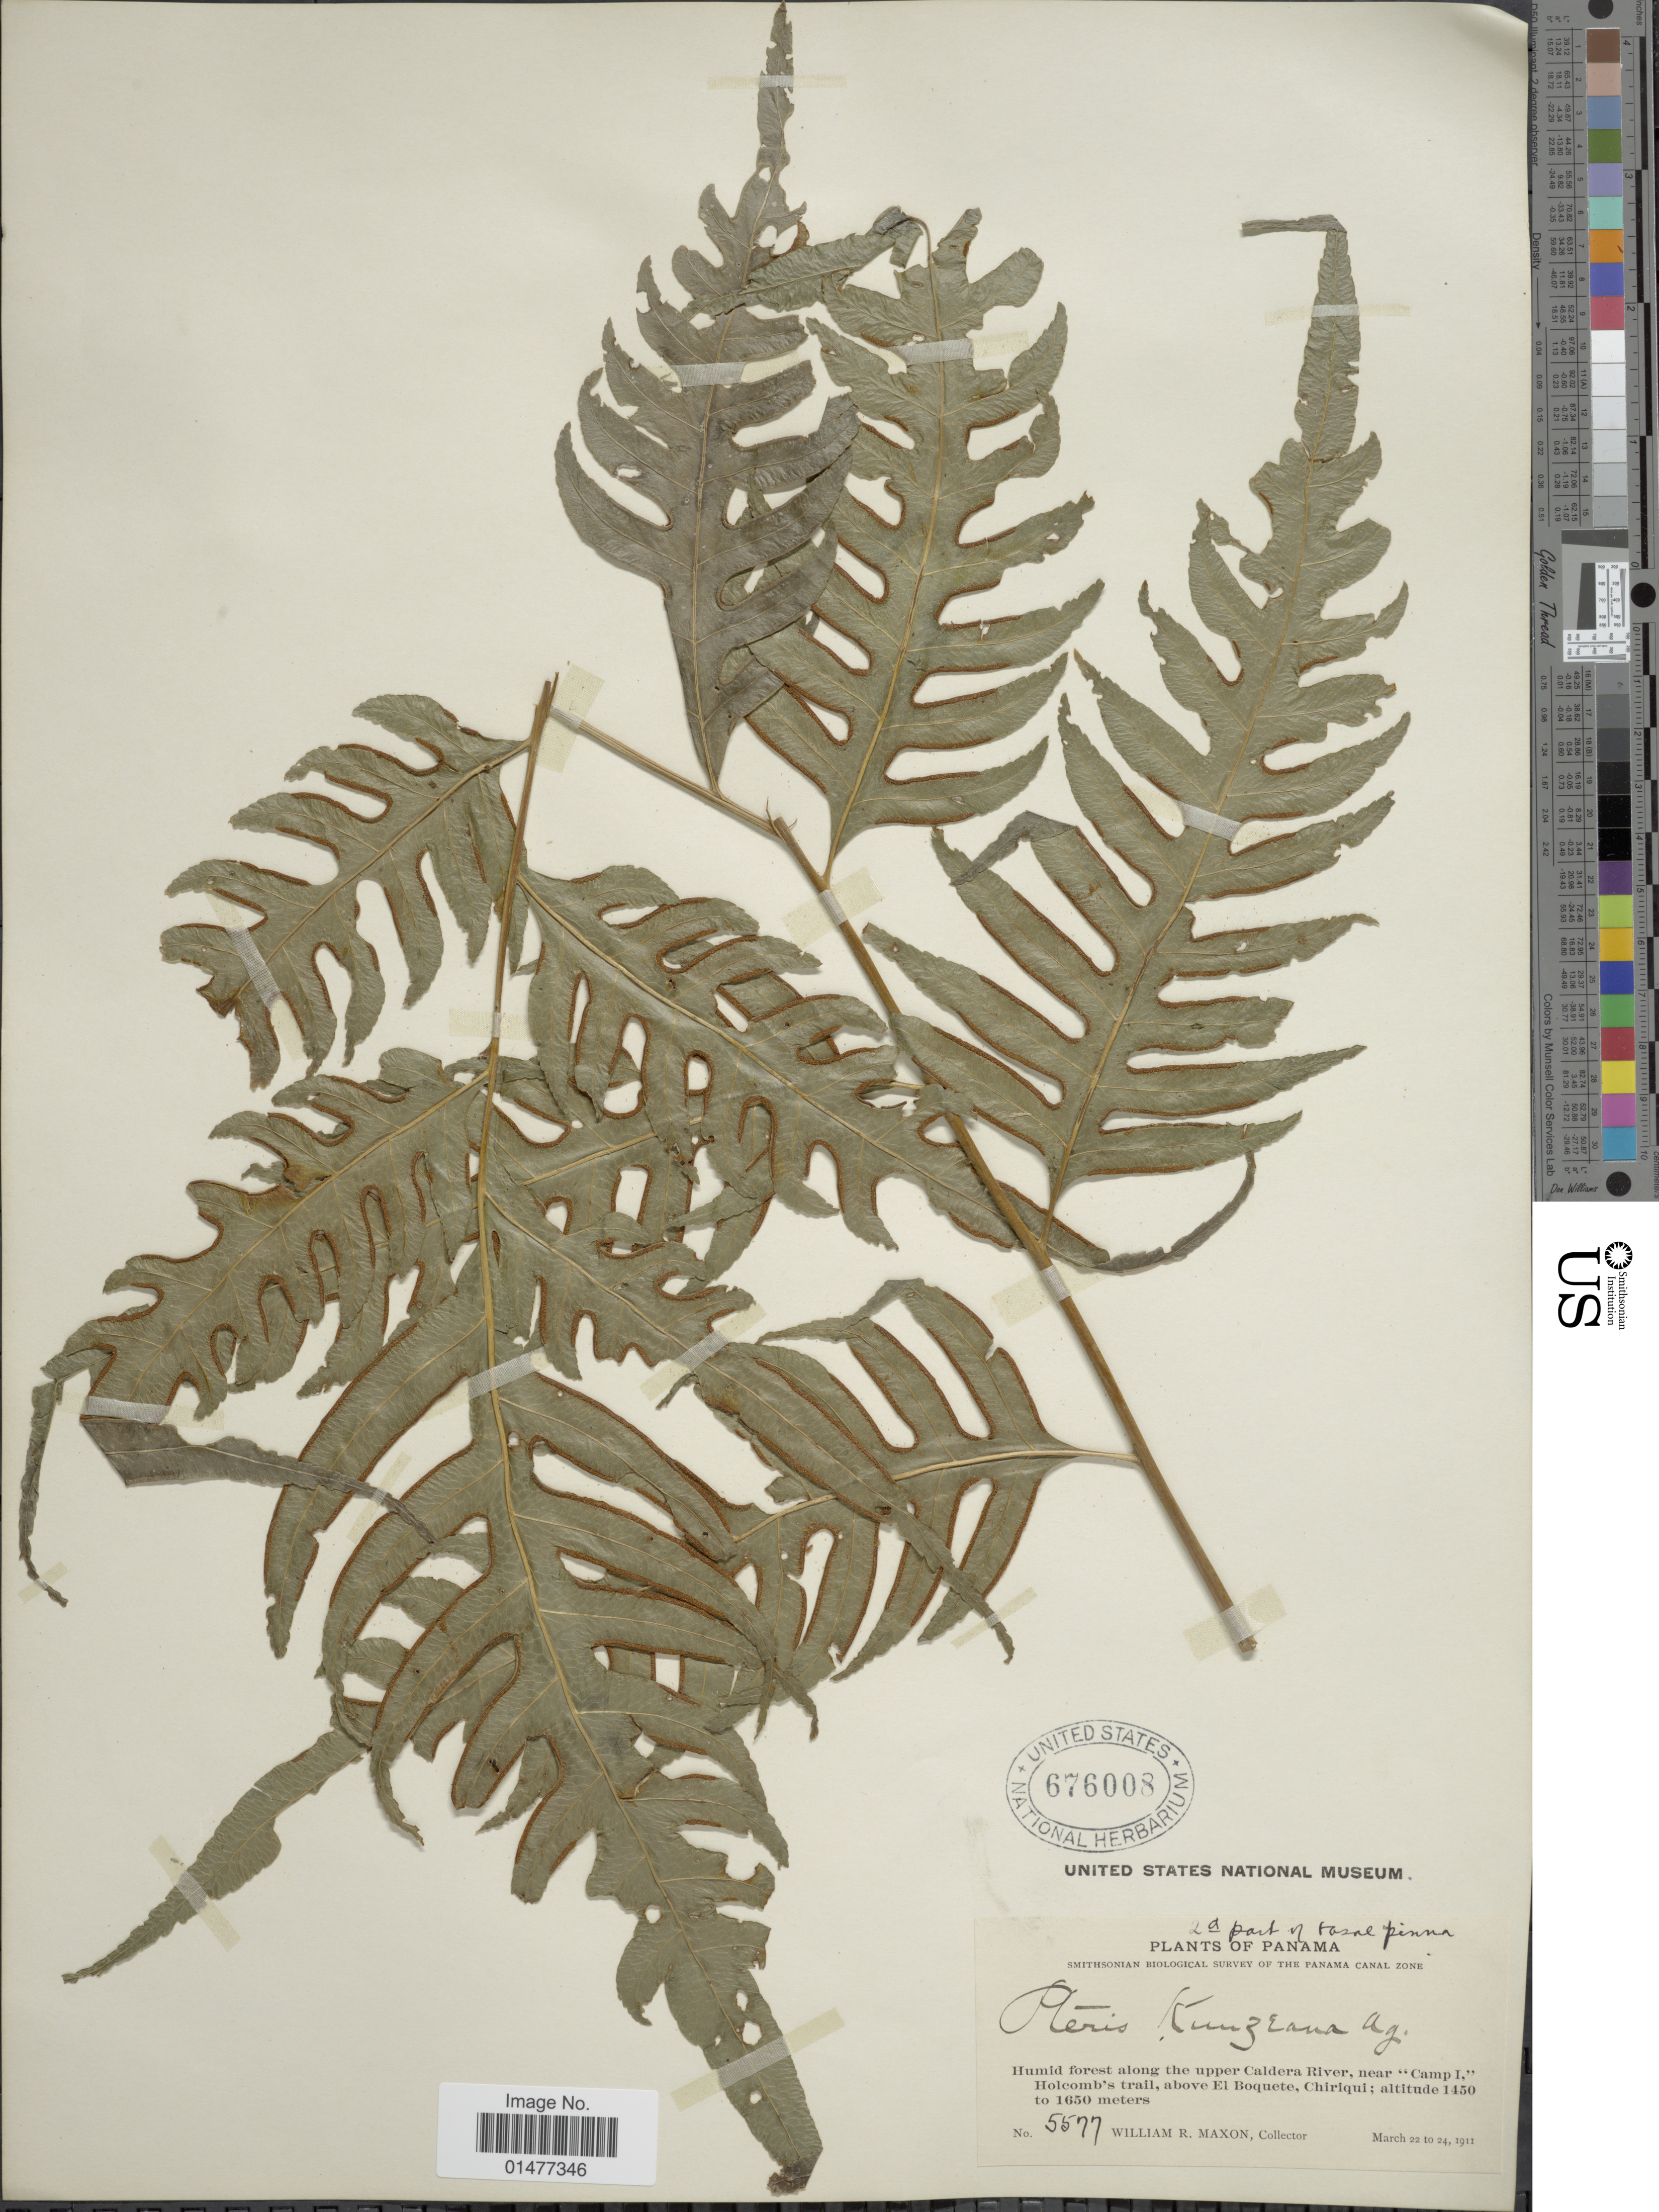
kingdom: Plantae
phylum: Tracheophyta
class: Polypodiopsida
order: Polypodiales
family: Pteridaceae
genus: Pteris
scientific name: Pteris altissima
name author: Poir.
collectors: W. R. Maxon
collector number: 5577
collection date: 1911-03-22/1911-03-24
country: Panama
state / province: Chiriqui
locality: Plants of Panama, Humid forest along the upper Caldera River, near " Camp 1, " Holcomb's trail above El Boquete, Chiriqui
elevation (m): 1450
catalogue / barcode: US 676008